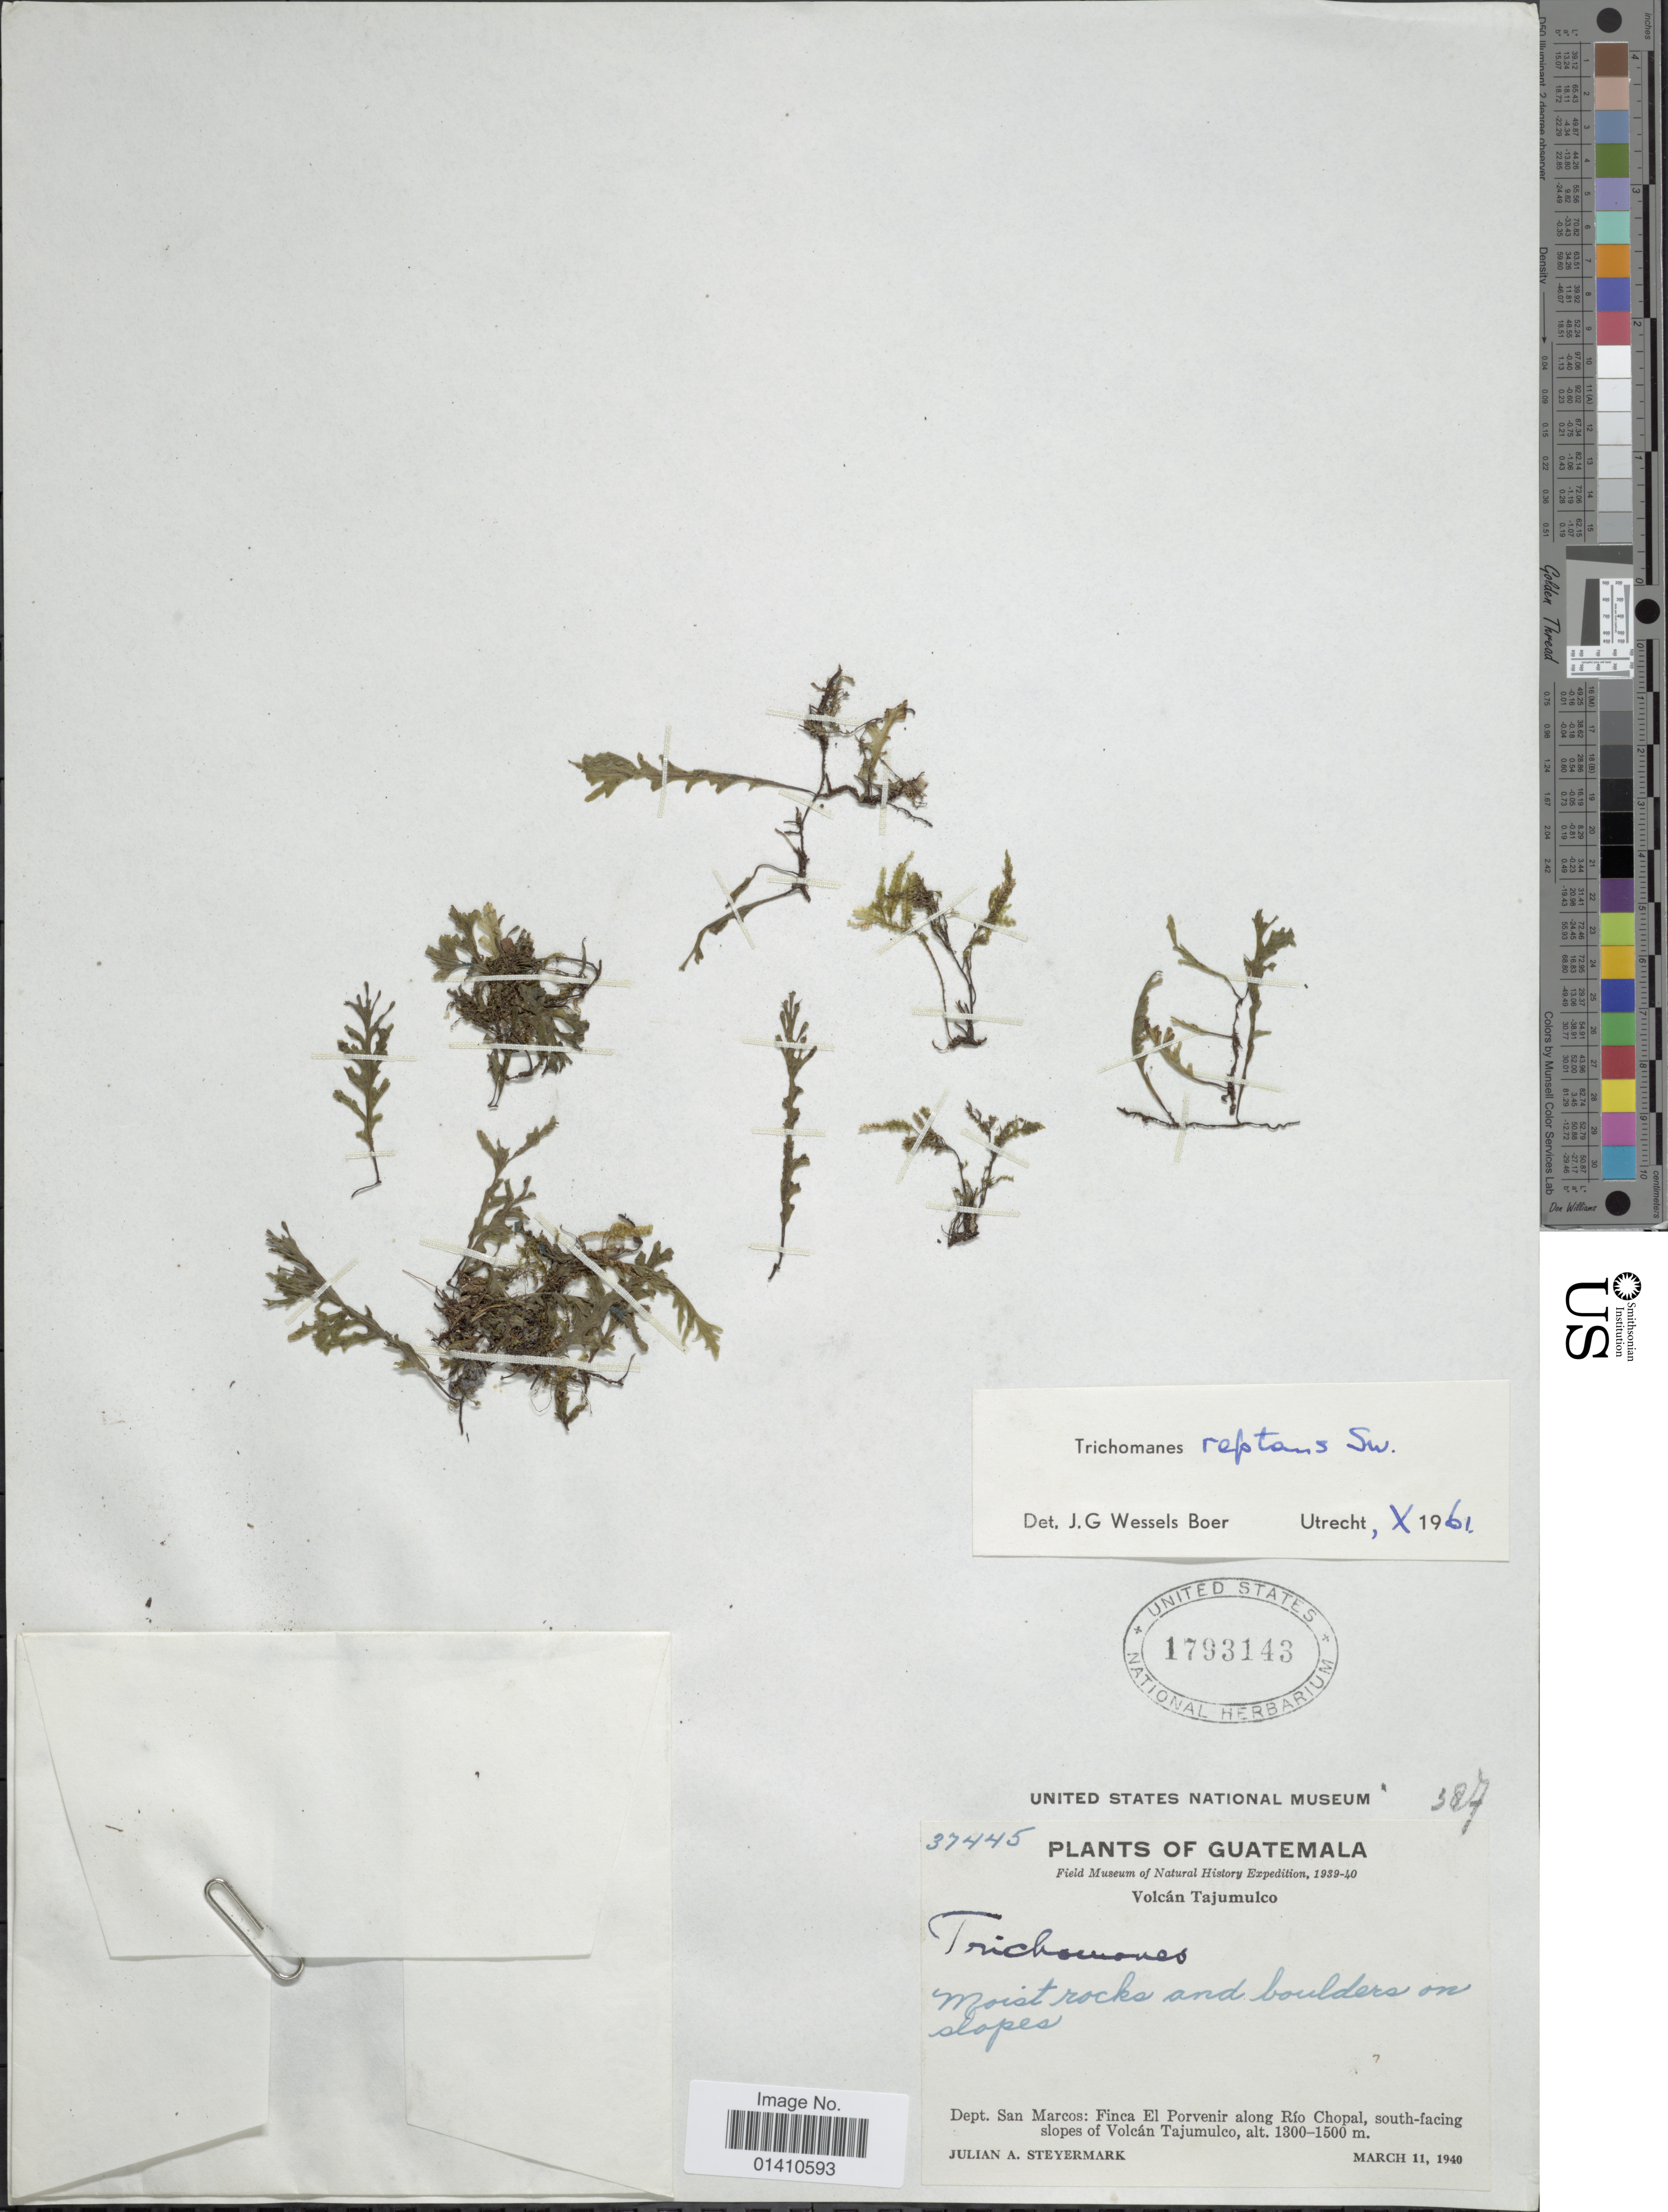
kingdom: Plantae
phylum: Tracheophyta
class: Polypodiopsida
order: Hymenophyllales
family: Hymenophyllaceae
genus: Didymoglossum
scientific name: Didymoglossum reptans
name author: (Sw.) C. Presl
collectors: J. Steyermark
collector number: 37445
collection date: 1940-03-11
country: Guatemala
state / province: San Marcos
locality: Finca El Porvenir along Rio Chopal, south-facing slopes of Volcan Tajumulco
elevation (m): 1300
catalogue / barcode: US 1793143